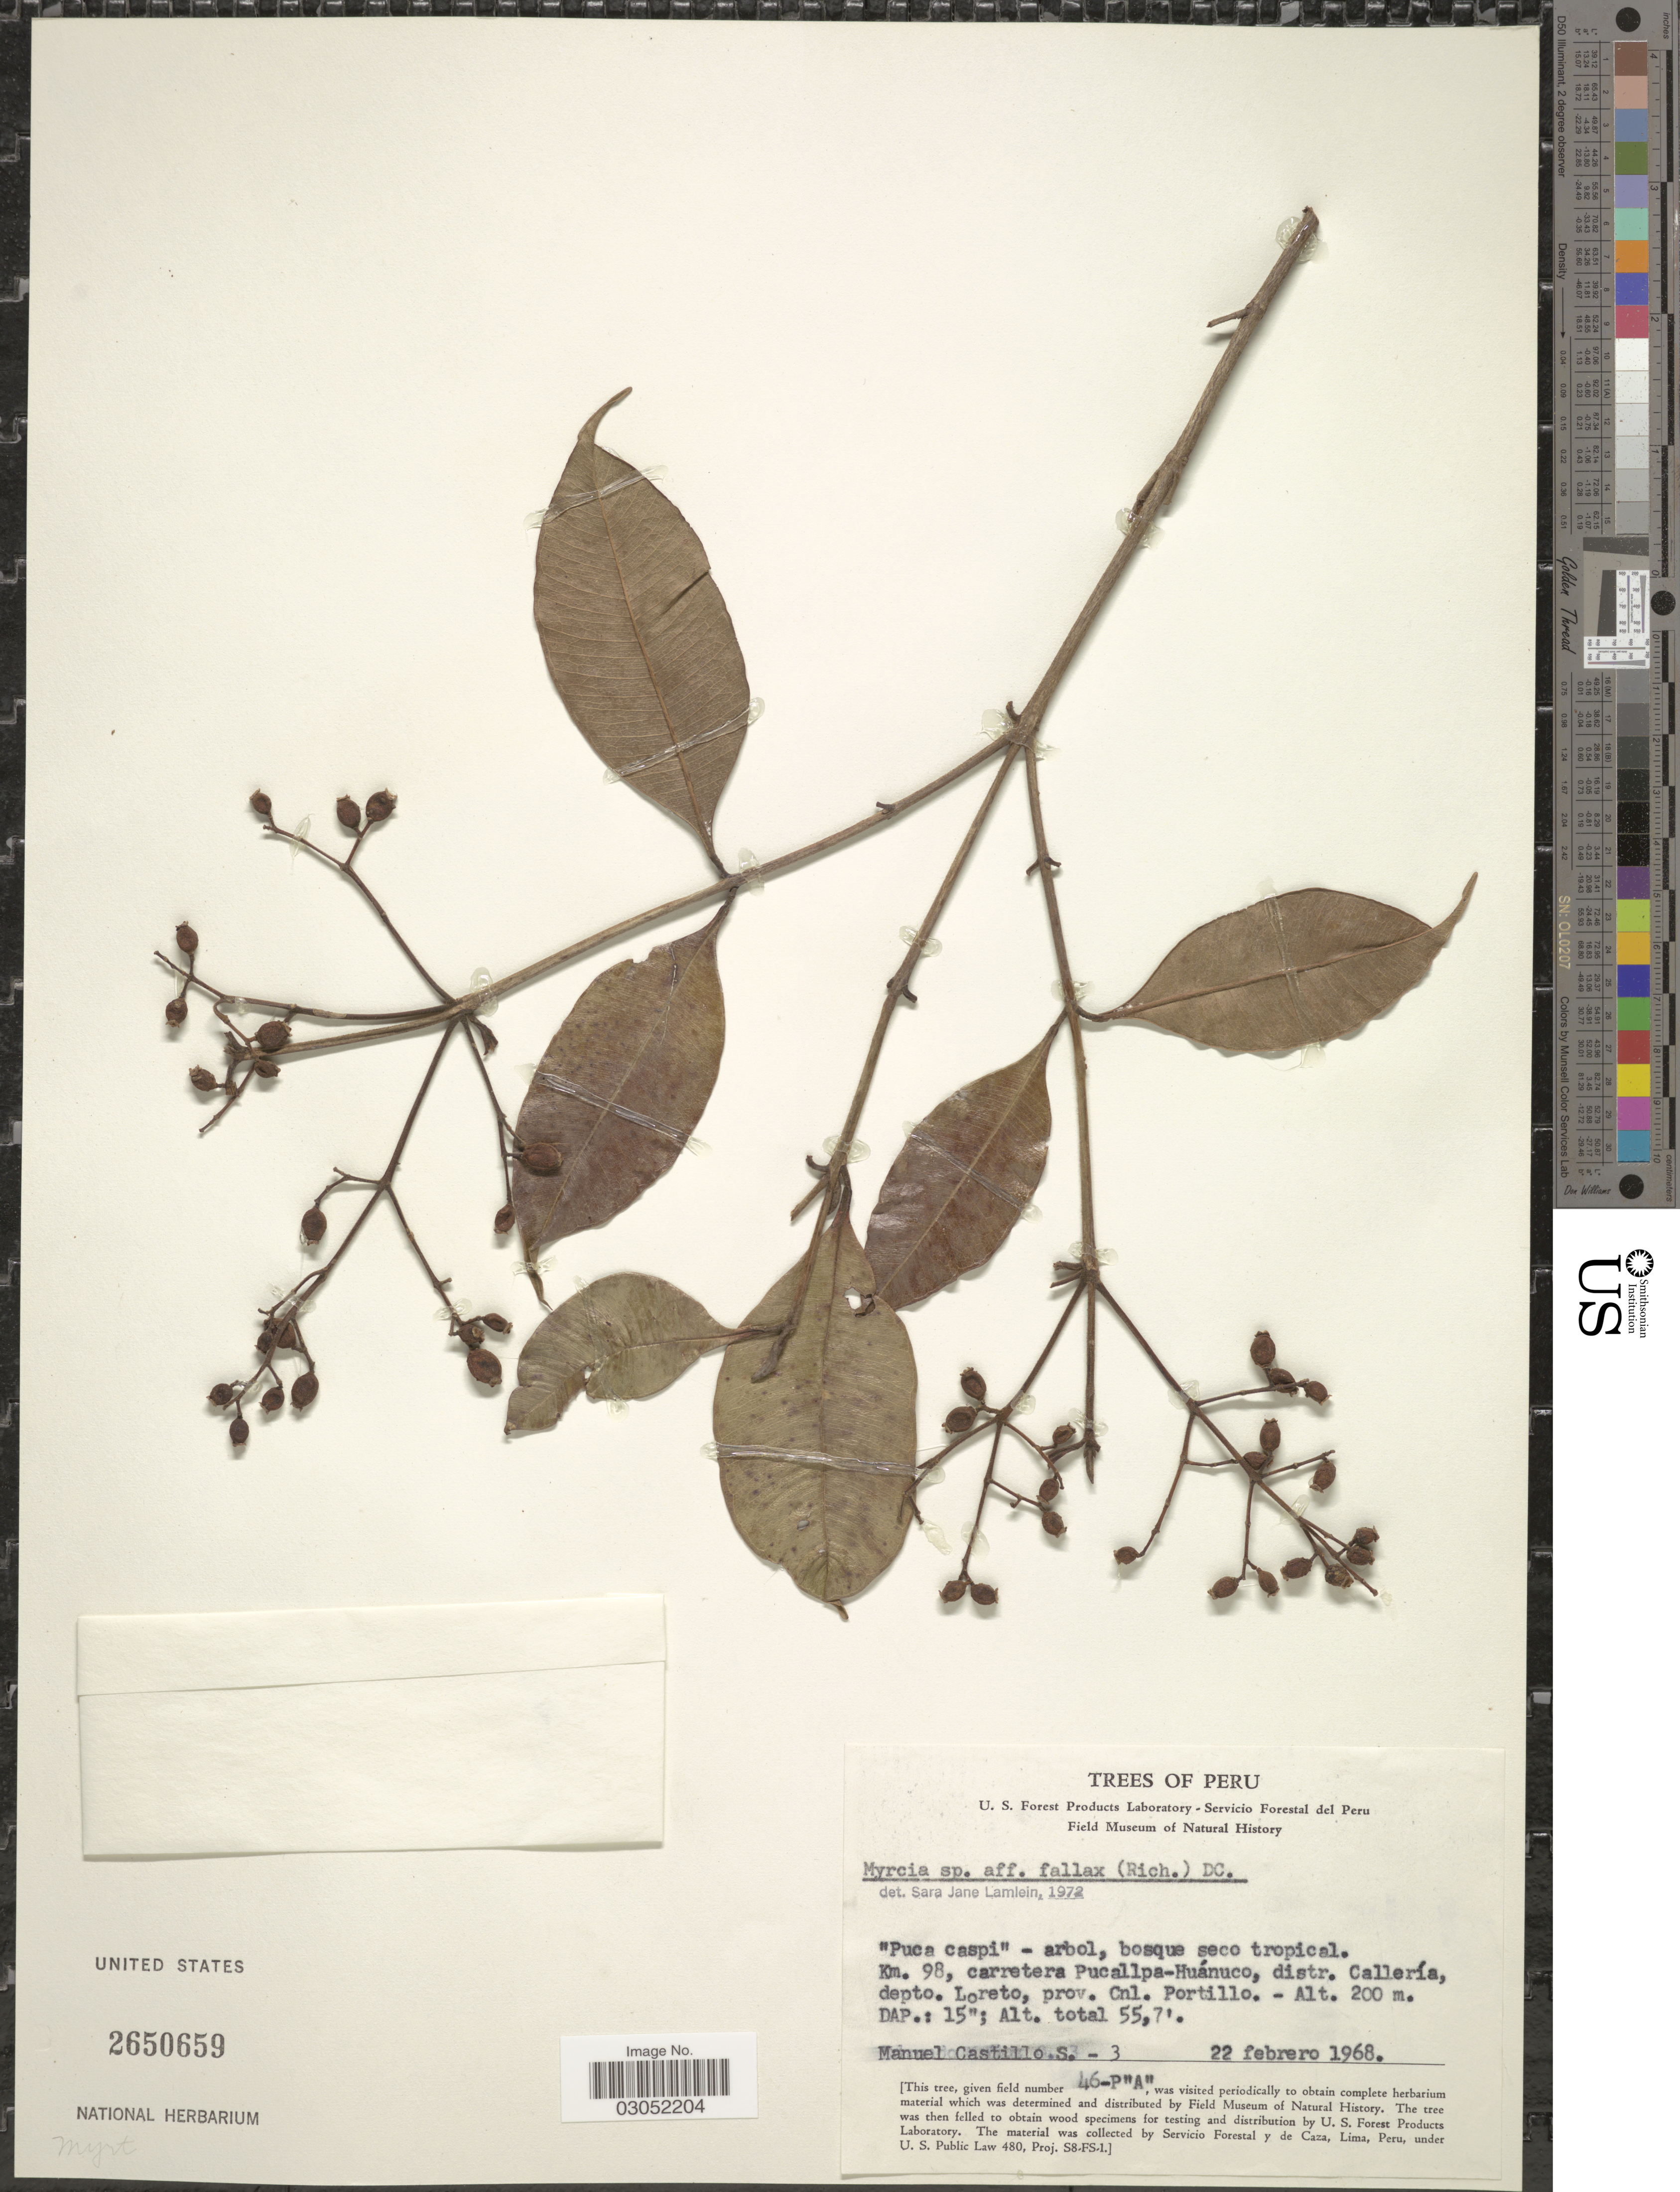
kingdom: Plantae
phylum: Tracheophyta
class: Magnoliopsida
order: Myrtales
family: Myrtaceae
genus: Myrcia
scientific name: Myrcia fallax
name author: (Rich.) DC.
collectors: M. Castillo S.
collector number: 3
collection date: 1968-02-22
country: Peru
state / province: Loreto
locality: Km. 98, carretera Pucallpa-Huánuco, distr. Callería, depto. Loreto, prov. Cnl. Portillo.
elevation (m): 200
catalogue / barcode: US 2650659